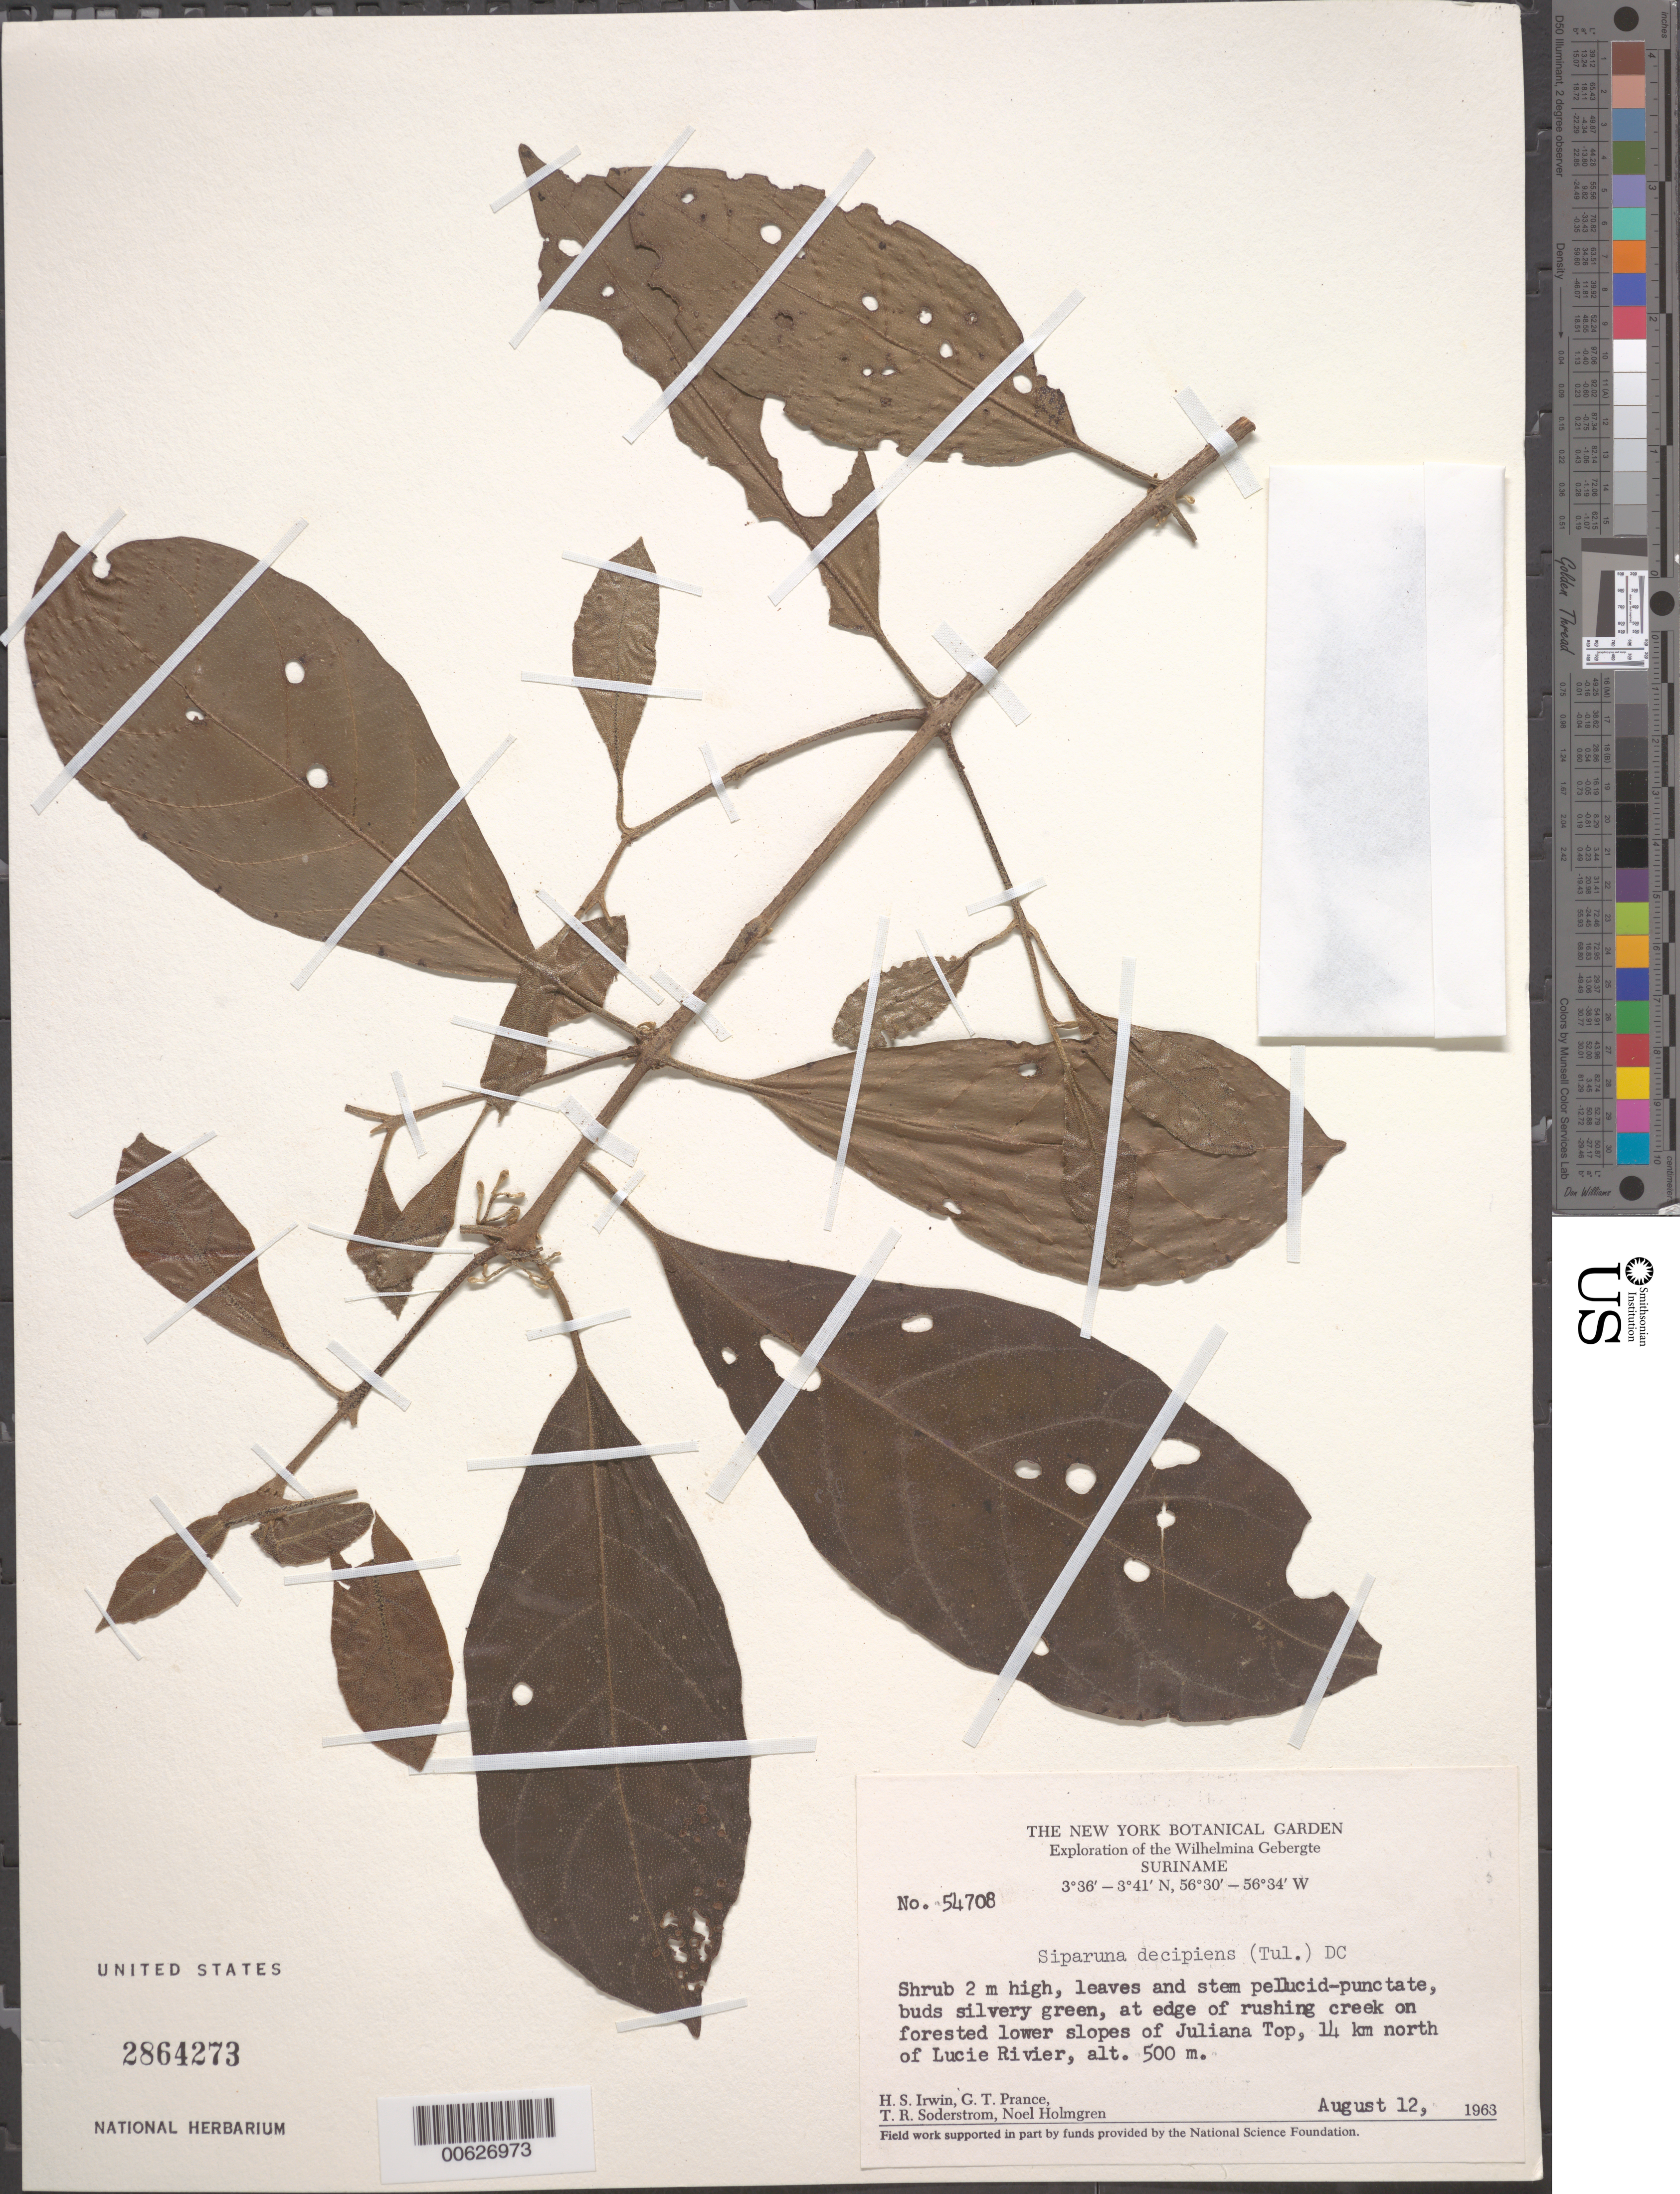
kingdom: Plantae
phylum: Tracheophyta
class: Magnoliopsida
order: Laurales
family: Siparunaceae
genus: Siparuna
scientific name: Siparuna decipiens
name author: (Tul.) A. DC.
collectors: H. Irwin, G. T. Prance, T. R. Soderstrom & N. H. Holmgren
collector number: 54708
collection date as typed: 12-Aug-63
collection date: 1963-08-12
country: Suriname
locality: Juliana Top, 14 km N of Lucie R., Wilhelmina Gebergte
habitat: Edge of rushiing creek on forest lower slopes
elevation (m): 500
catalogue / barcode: US 2864273